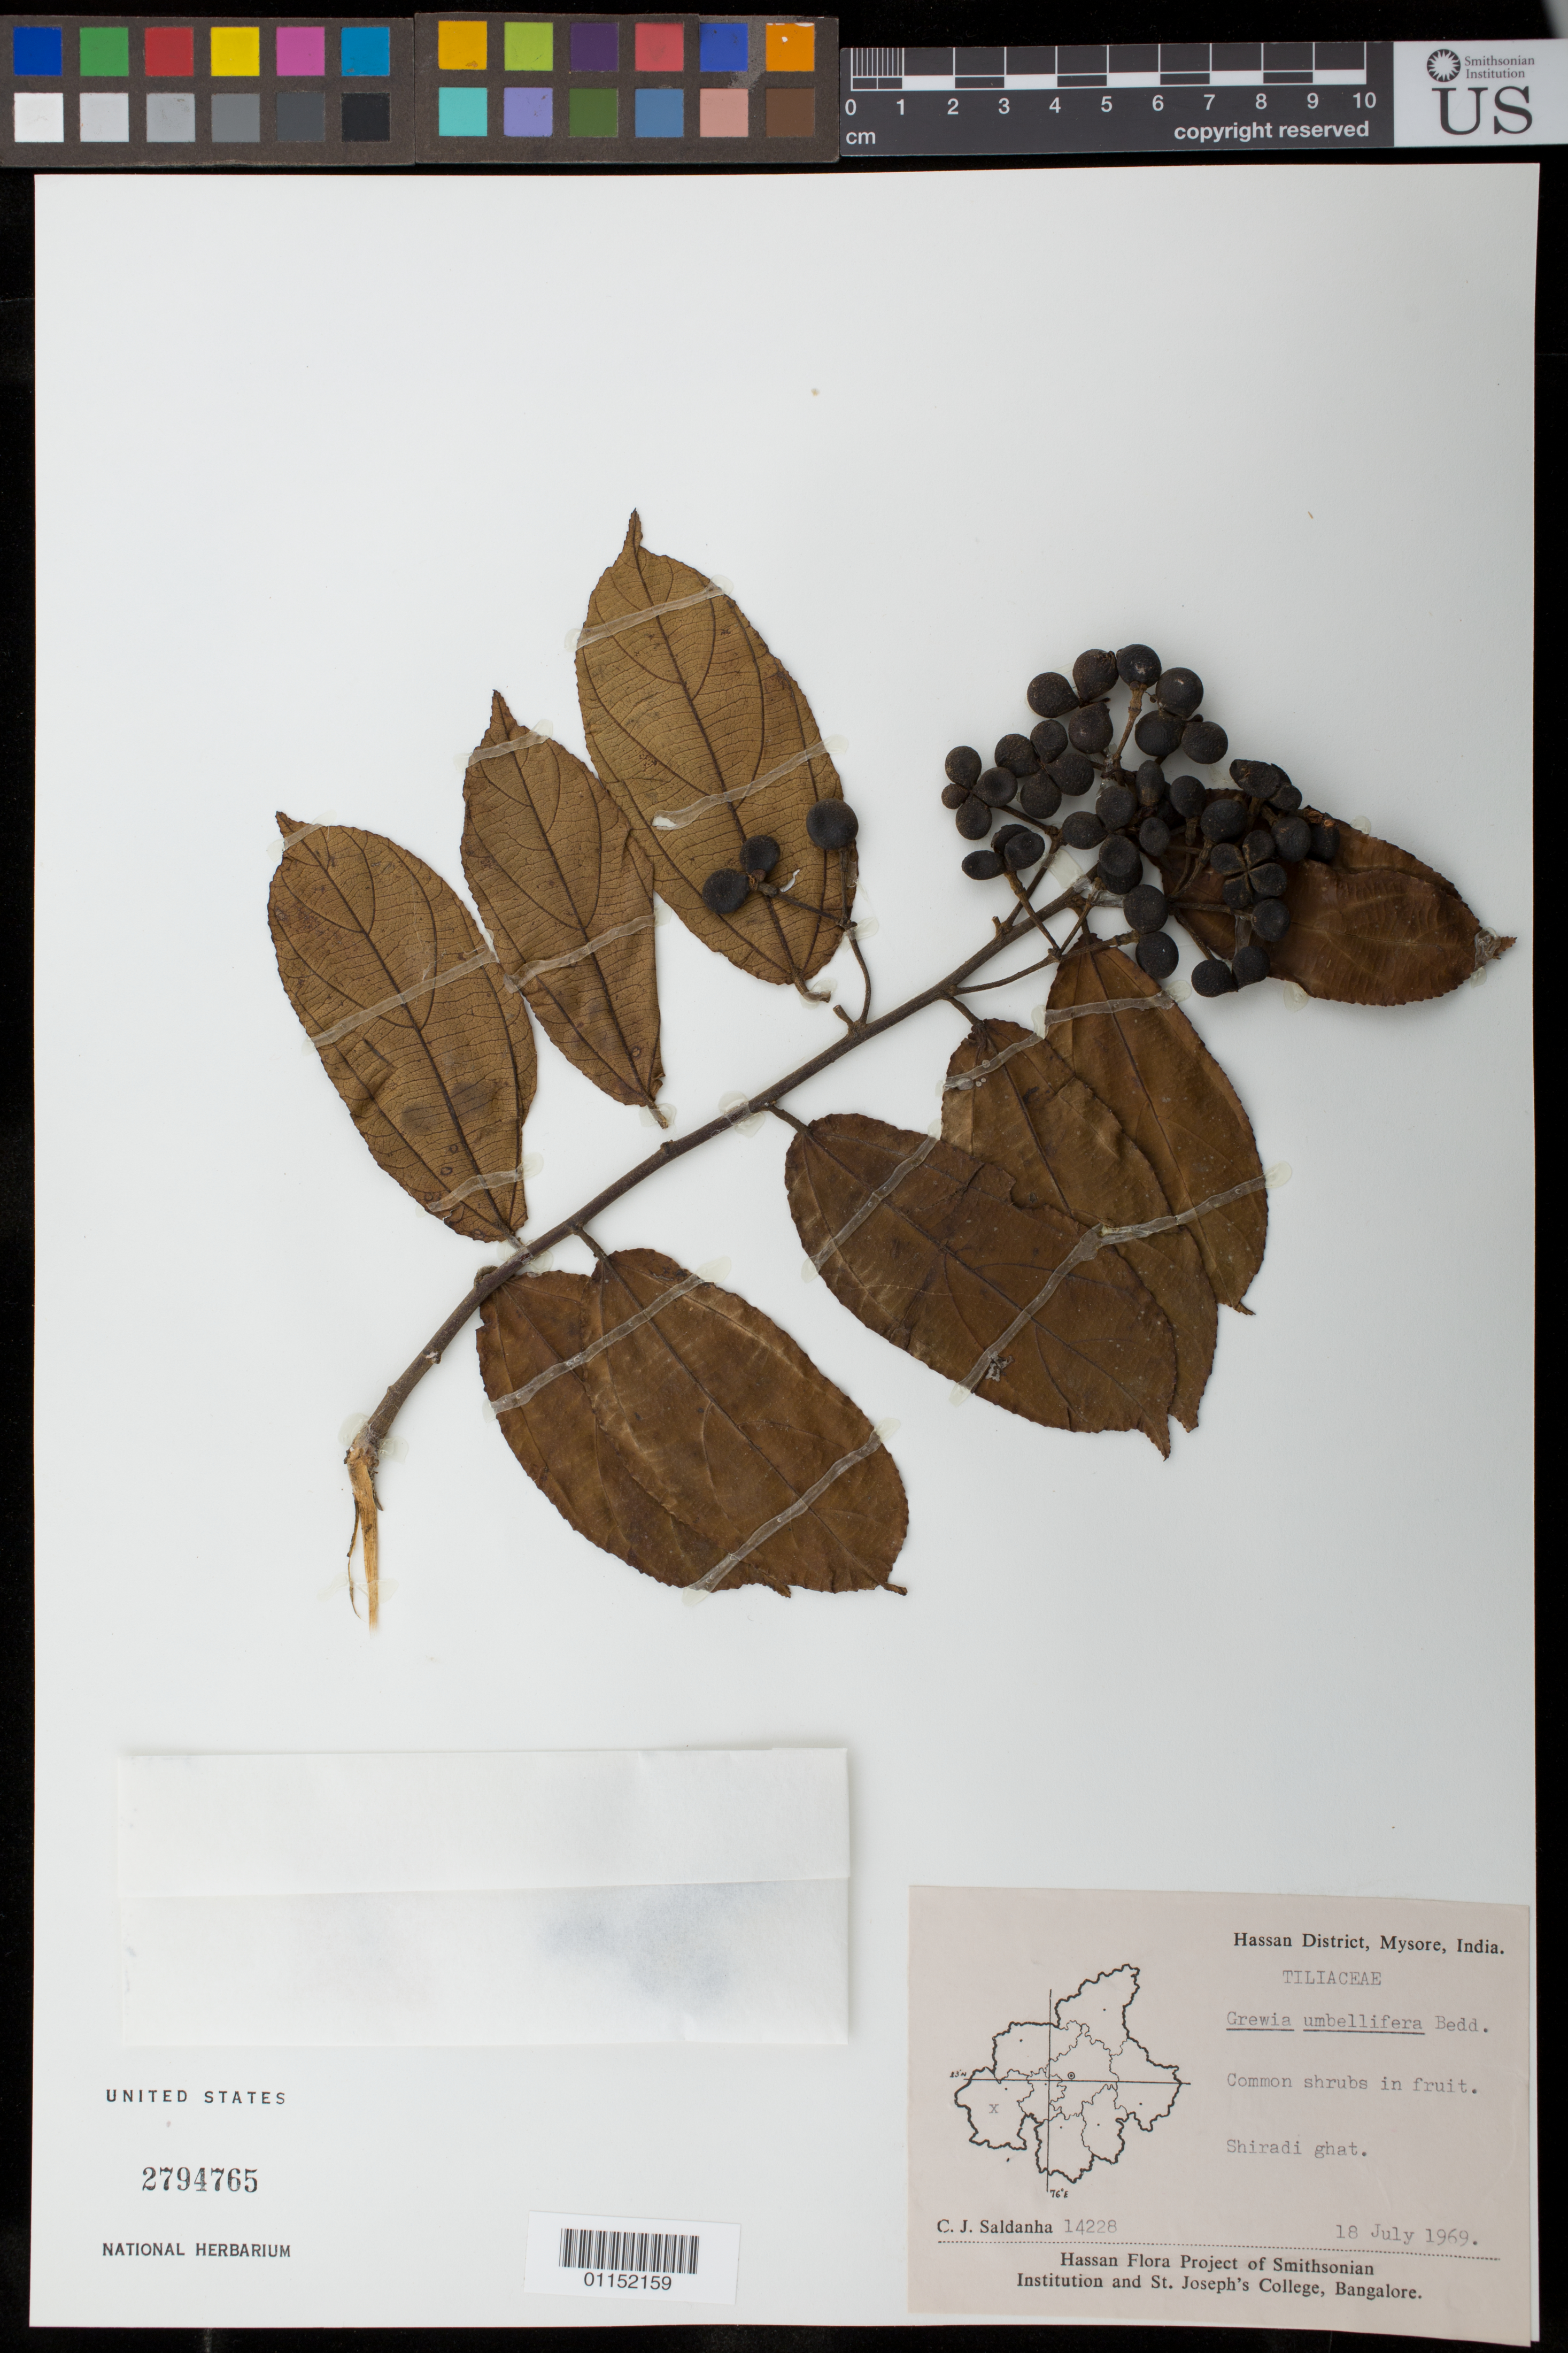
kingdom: Plantae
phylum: Tracheophyta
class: Magnoliopsida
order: Malvales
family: Malvaceae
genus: Grewia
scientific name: Grewia umbellifera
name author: Bedd.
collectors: C. J. Saldanha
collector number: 14228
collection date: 1969-07-18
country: India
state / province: Karnataka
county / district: Hassan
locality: Mysore, Shiradi ghat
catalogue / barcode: US 2794765